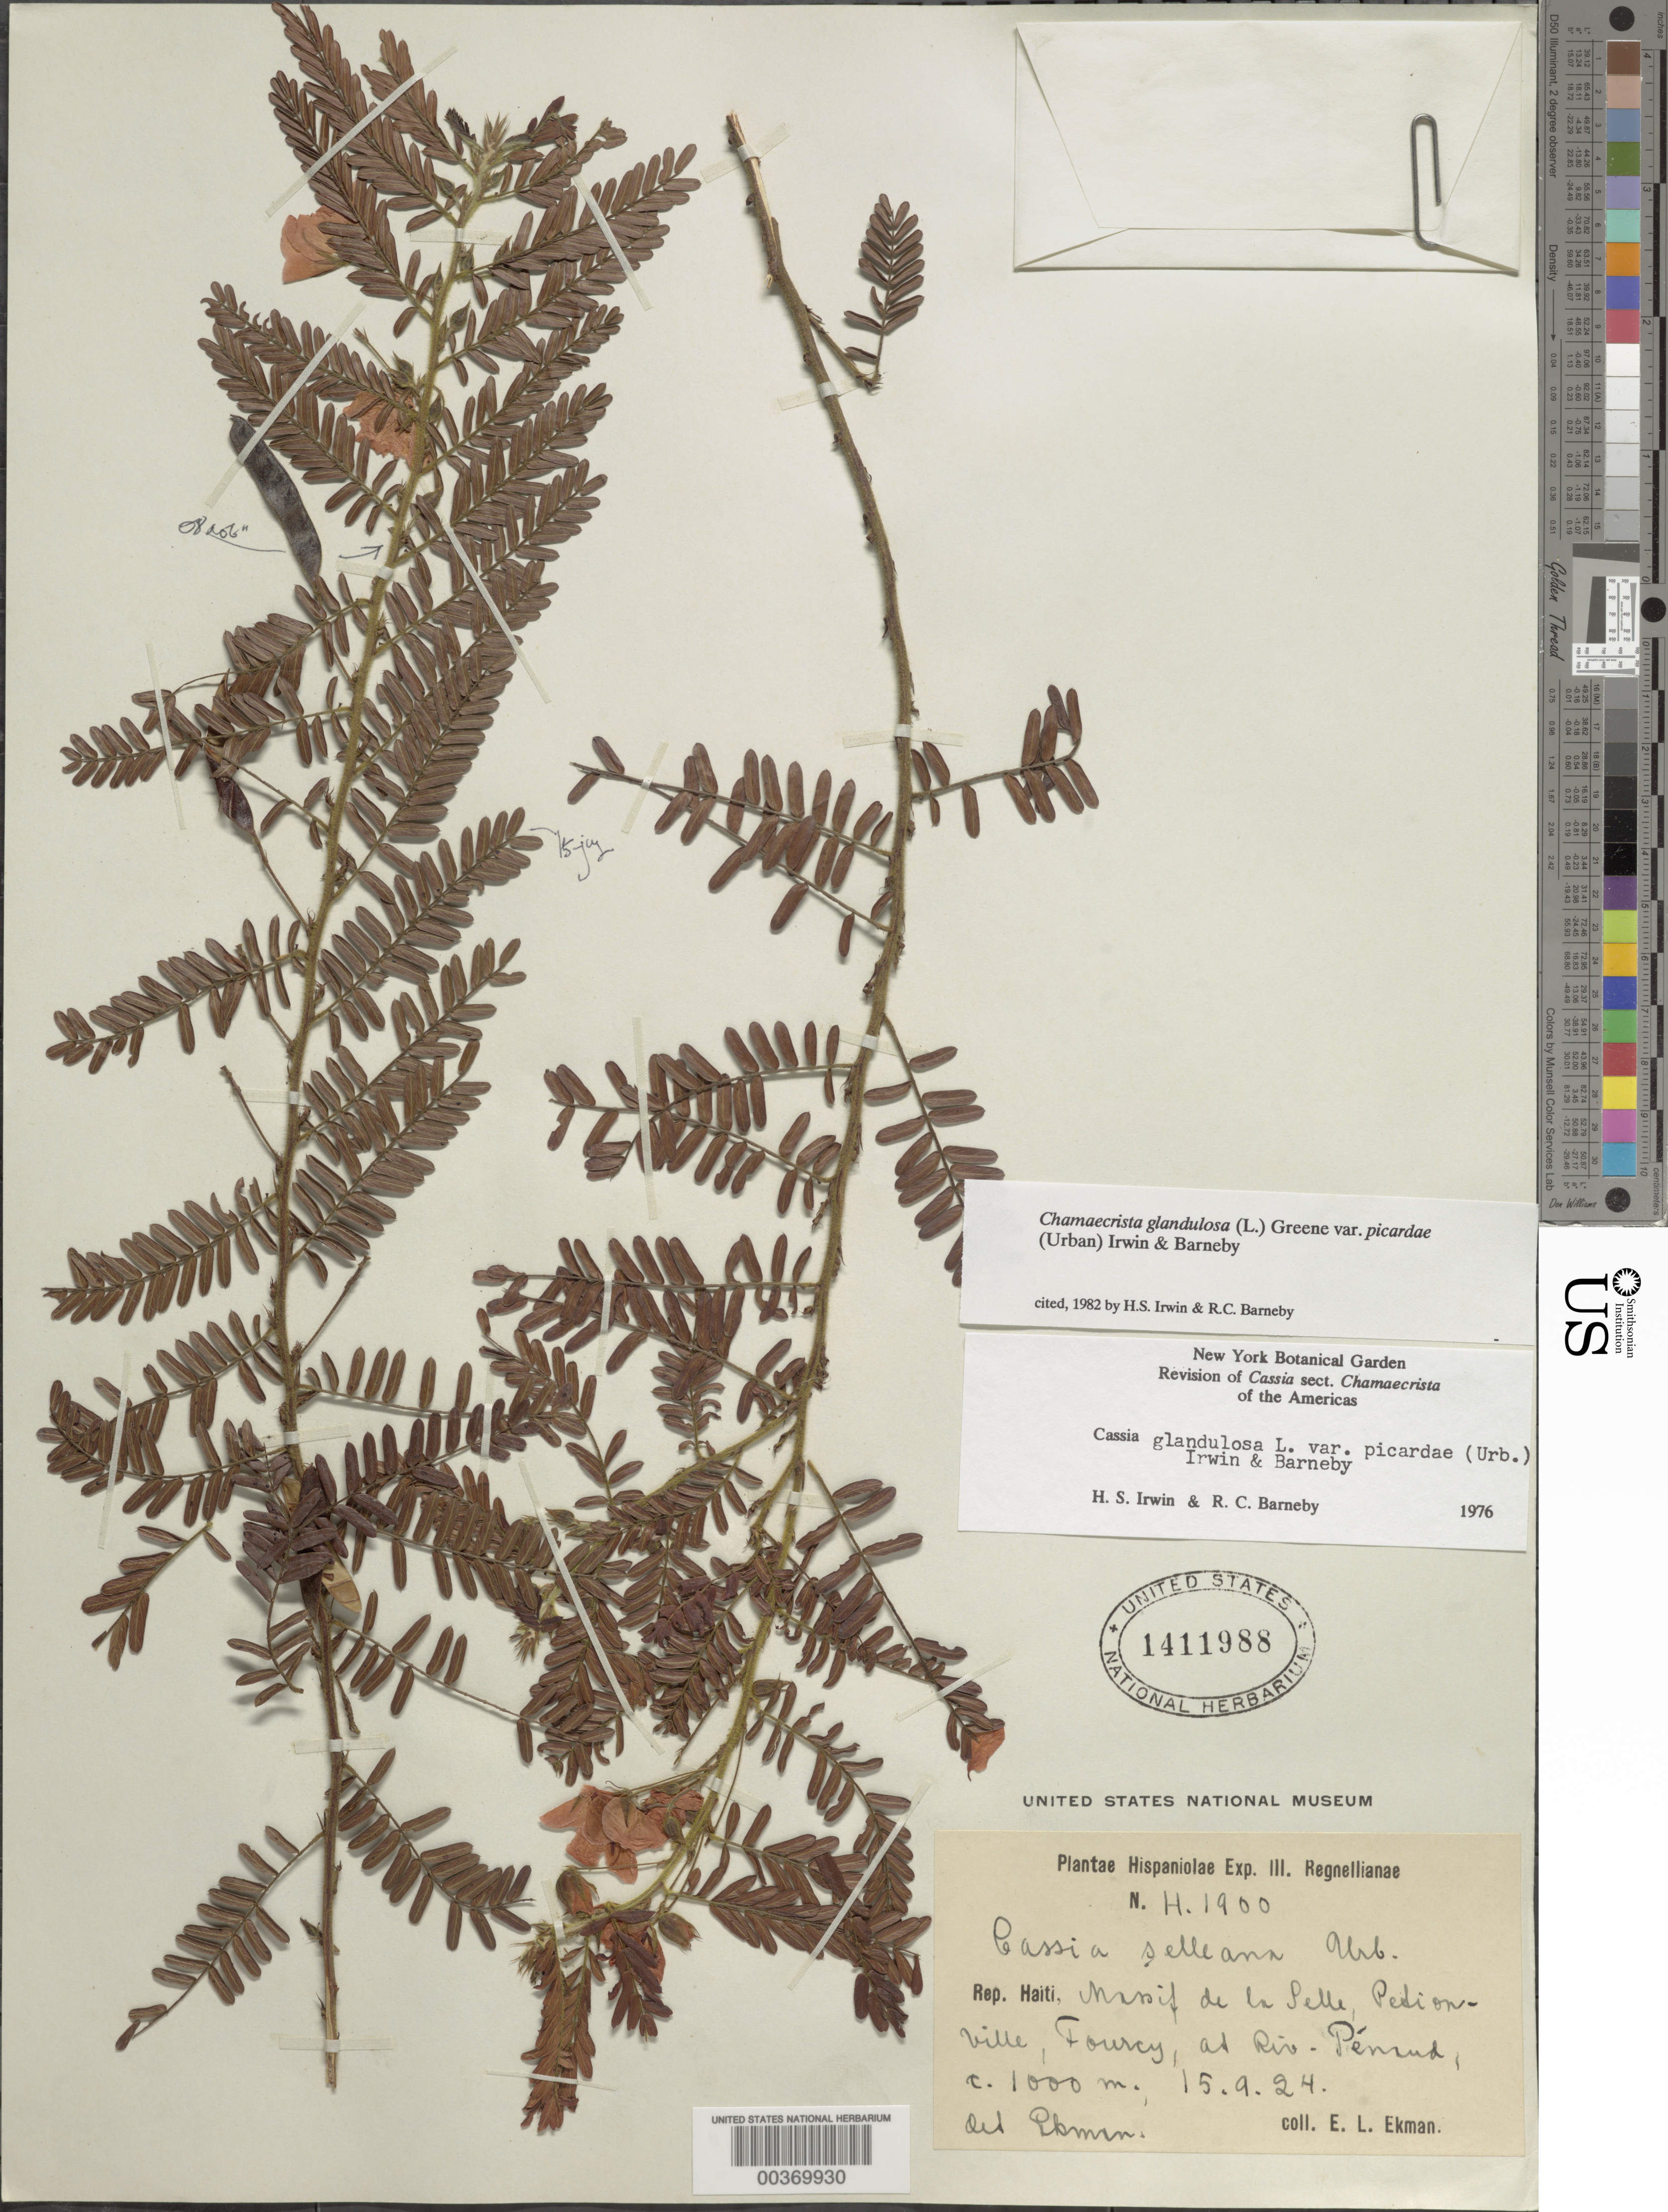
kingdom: Plantae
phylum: Tracheophyta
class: Magnoliopsida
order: Fabales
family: Fabaceae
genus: Chamaecrista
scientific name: Chamaecrista glandulosa var. picardae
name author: (Urb.) H.S. Irwin & Barneby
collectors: E. L. Ekman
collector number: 1900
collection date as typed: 15 Sep 1924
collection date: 1924-09-15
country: Haiti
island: Hispaniola Island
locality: Massif de la selle, petionville, tourey, ad riv-penrud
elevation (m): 1000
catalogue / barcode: US 1411988